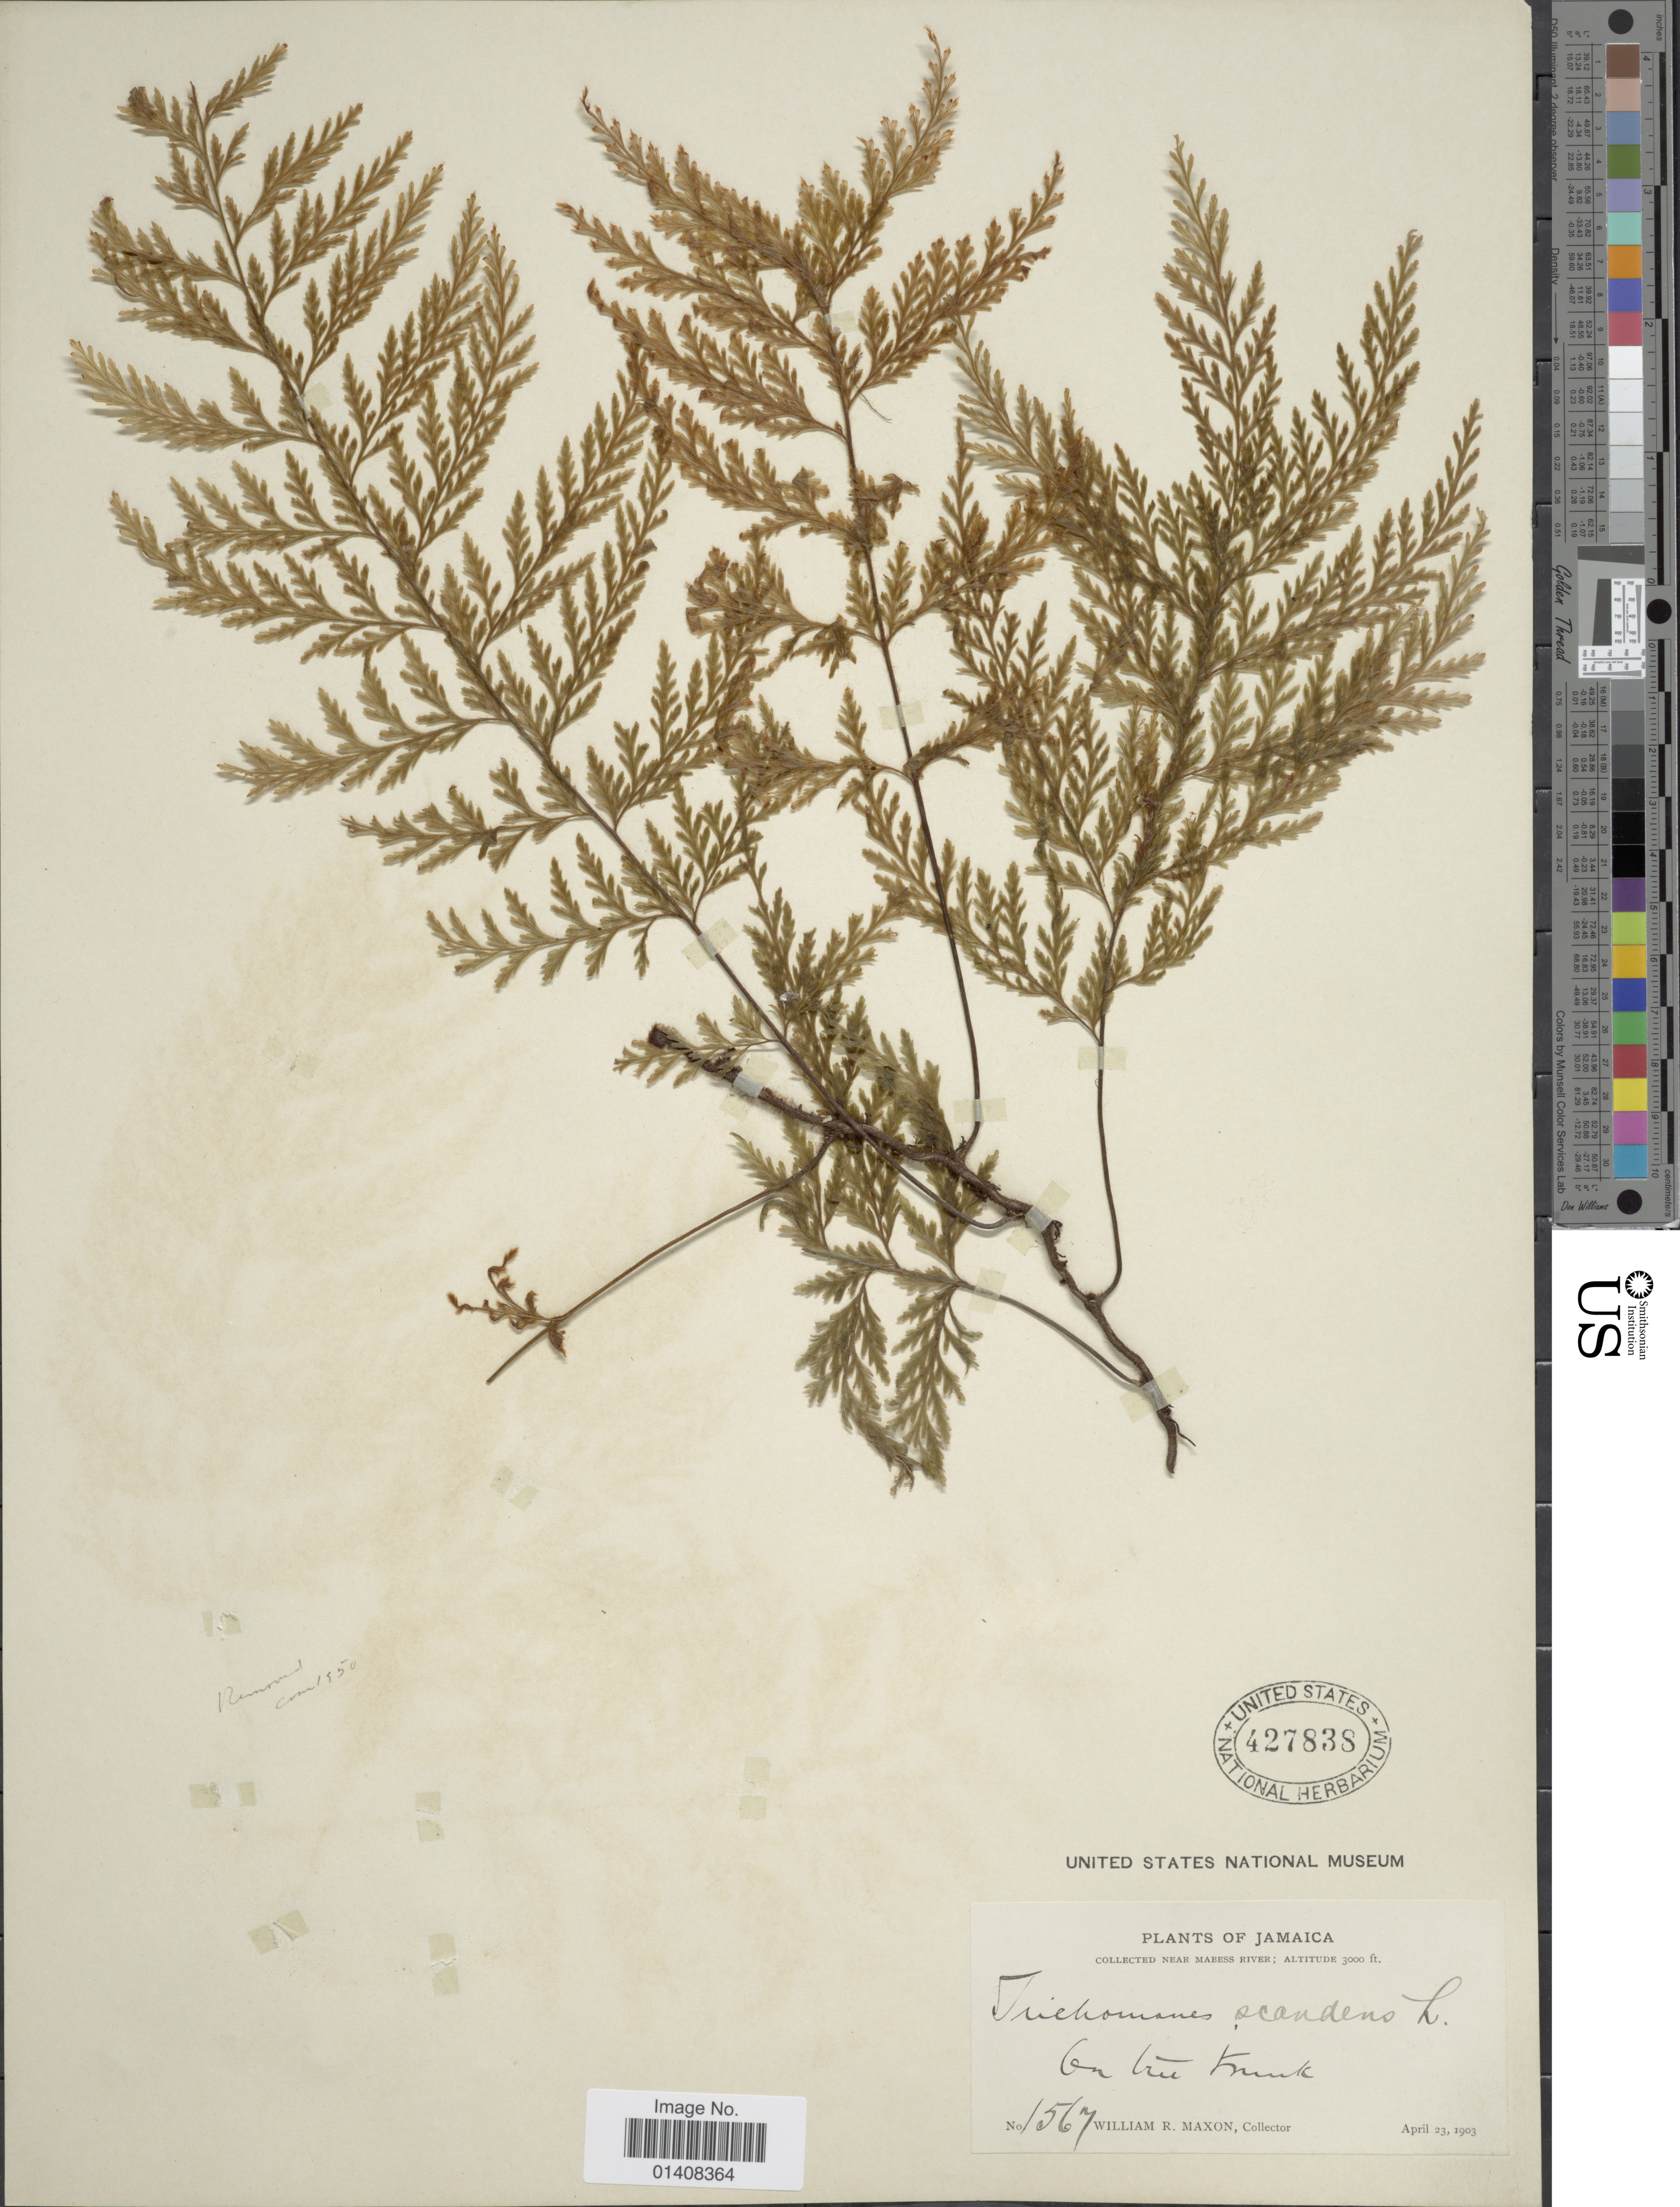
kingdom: Plantae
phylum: Tracheophyta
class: Polypodiopsida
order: Hymenophyllales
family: Hymenophyllaceae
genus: Trichomanes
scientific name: Trichomanes scandens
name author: L.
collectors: W. R. Maxon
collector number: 1567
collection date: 1903-04-23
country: Jamaica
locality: Near Mabess river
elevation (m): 914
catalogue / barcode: US 427838